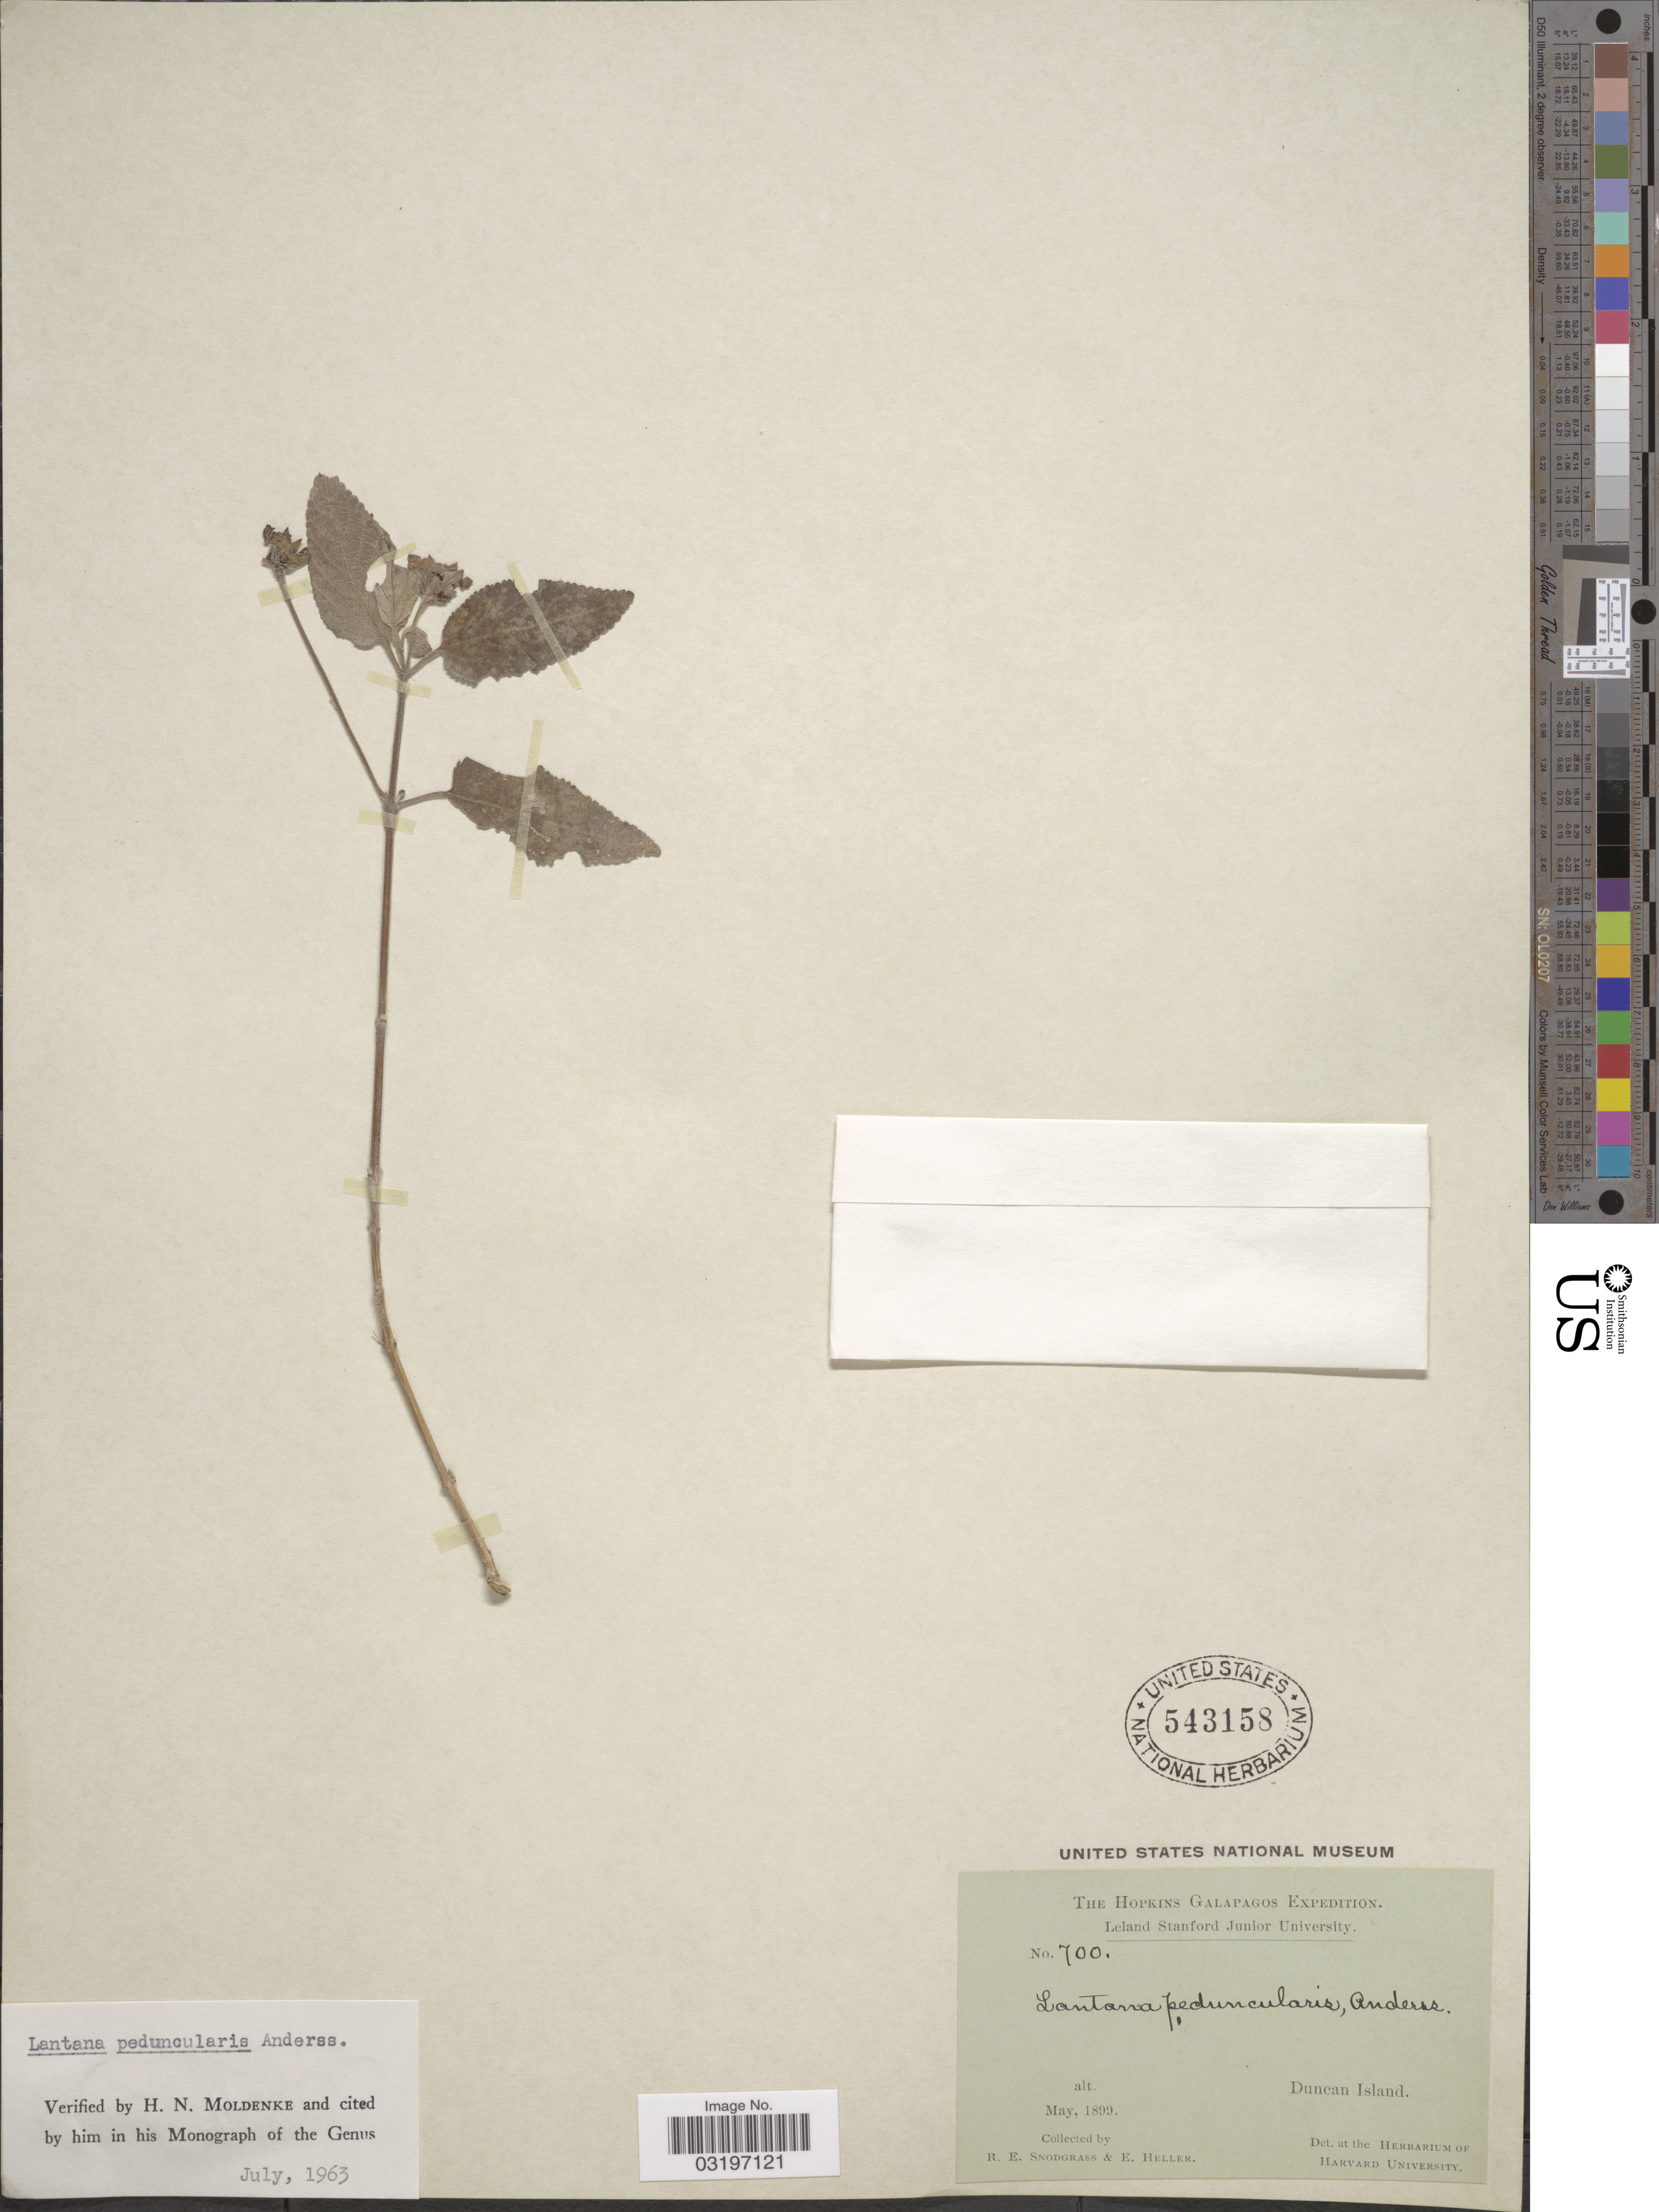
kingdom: Plantae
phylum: Tracheophyta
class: Magnoliopsida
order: Lamiales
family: Verbenaceae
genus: Lantana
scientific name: Lantana peduncularis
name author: Andersson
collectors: R. E. Snodgrass & E. Heller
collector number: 700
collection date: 1899-05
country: Ecuador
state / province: Colón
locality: Galapagos. Duncan Island.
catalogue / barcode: US 543158